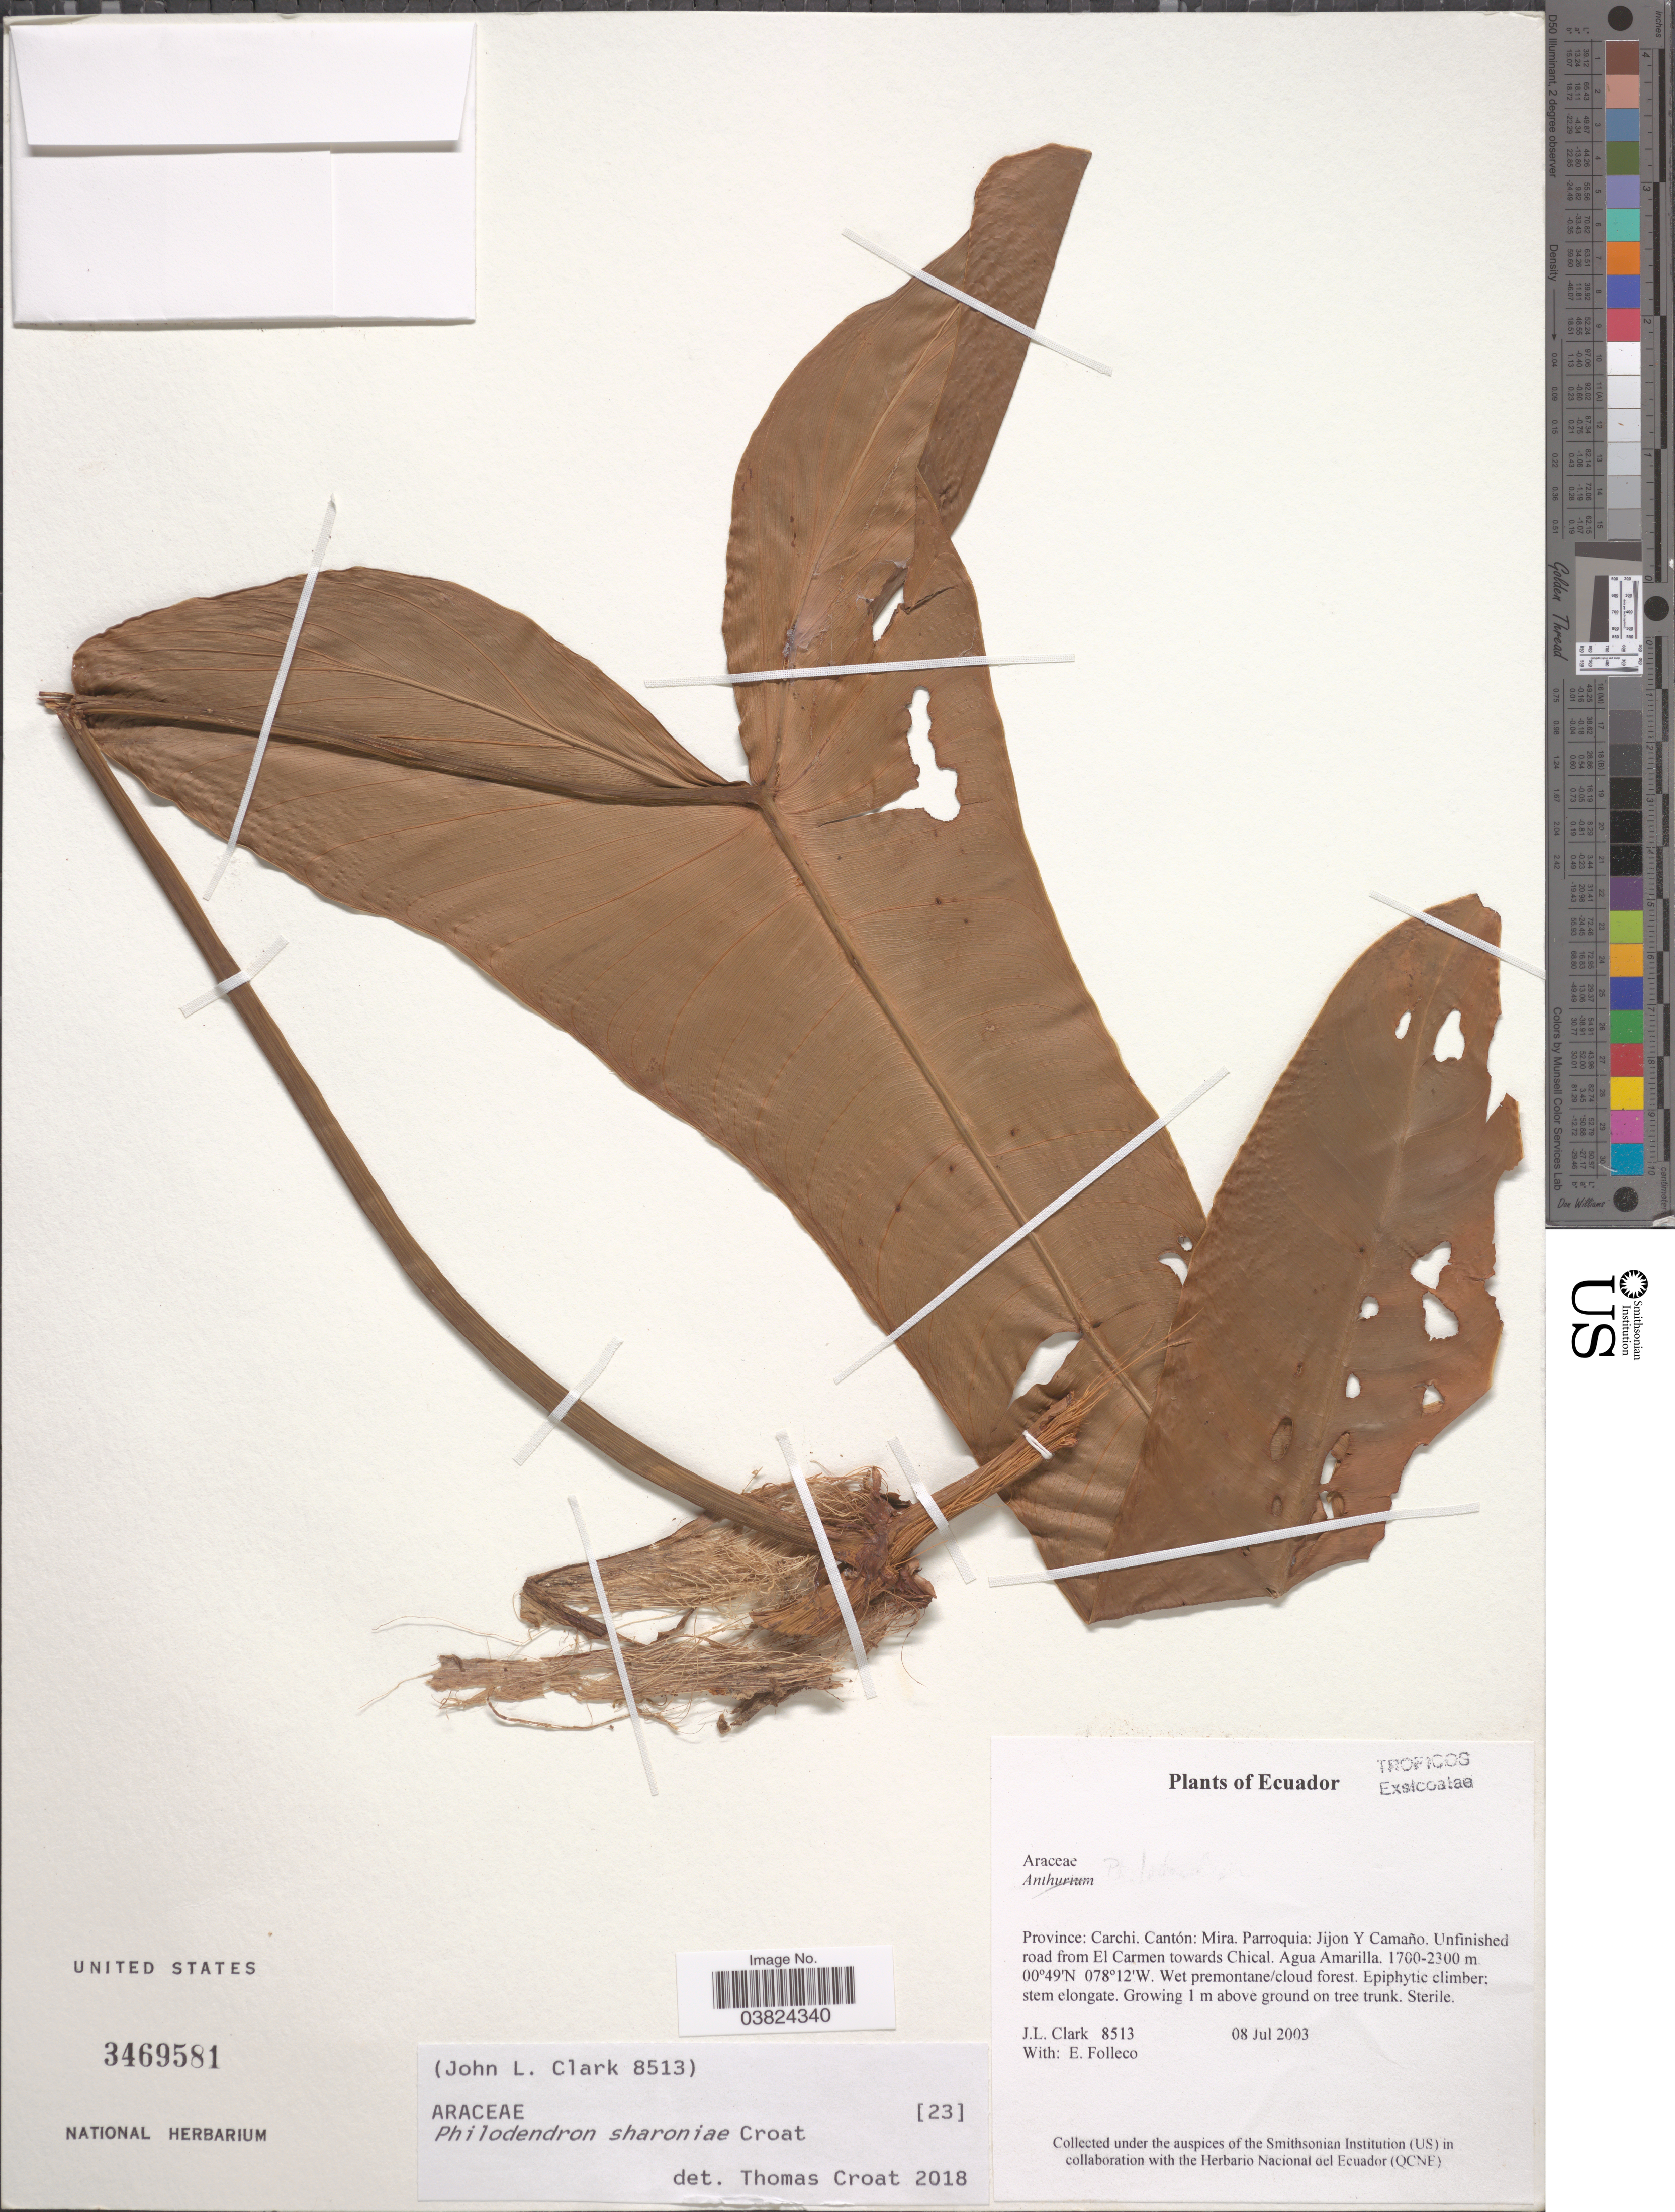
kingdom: Plantae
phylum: Tracheophyta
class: Liliopsida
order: Alismatales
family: Araceae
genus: Philodendron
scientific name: Philodendron sharoniae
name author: Croat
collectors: J. L. Clark & E. Folleco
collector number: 8513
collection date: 2003-07-08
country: Ecuador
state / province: Carchi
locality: Cantón: Mira. Parroquia: Jijon Y Camaño. Unfinished road from El Carmen towards Chical. Agua Amarilla.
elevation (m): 1700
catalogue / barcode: US 3469581